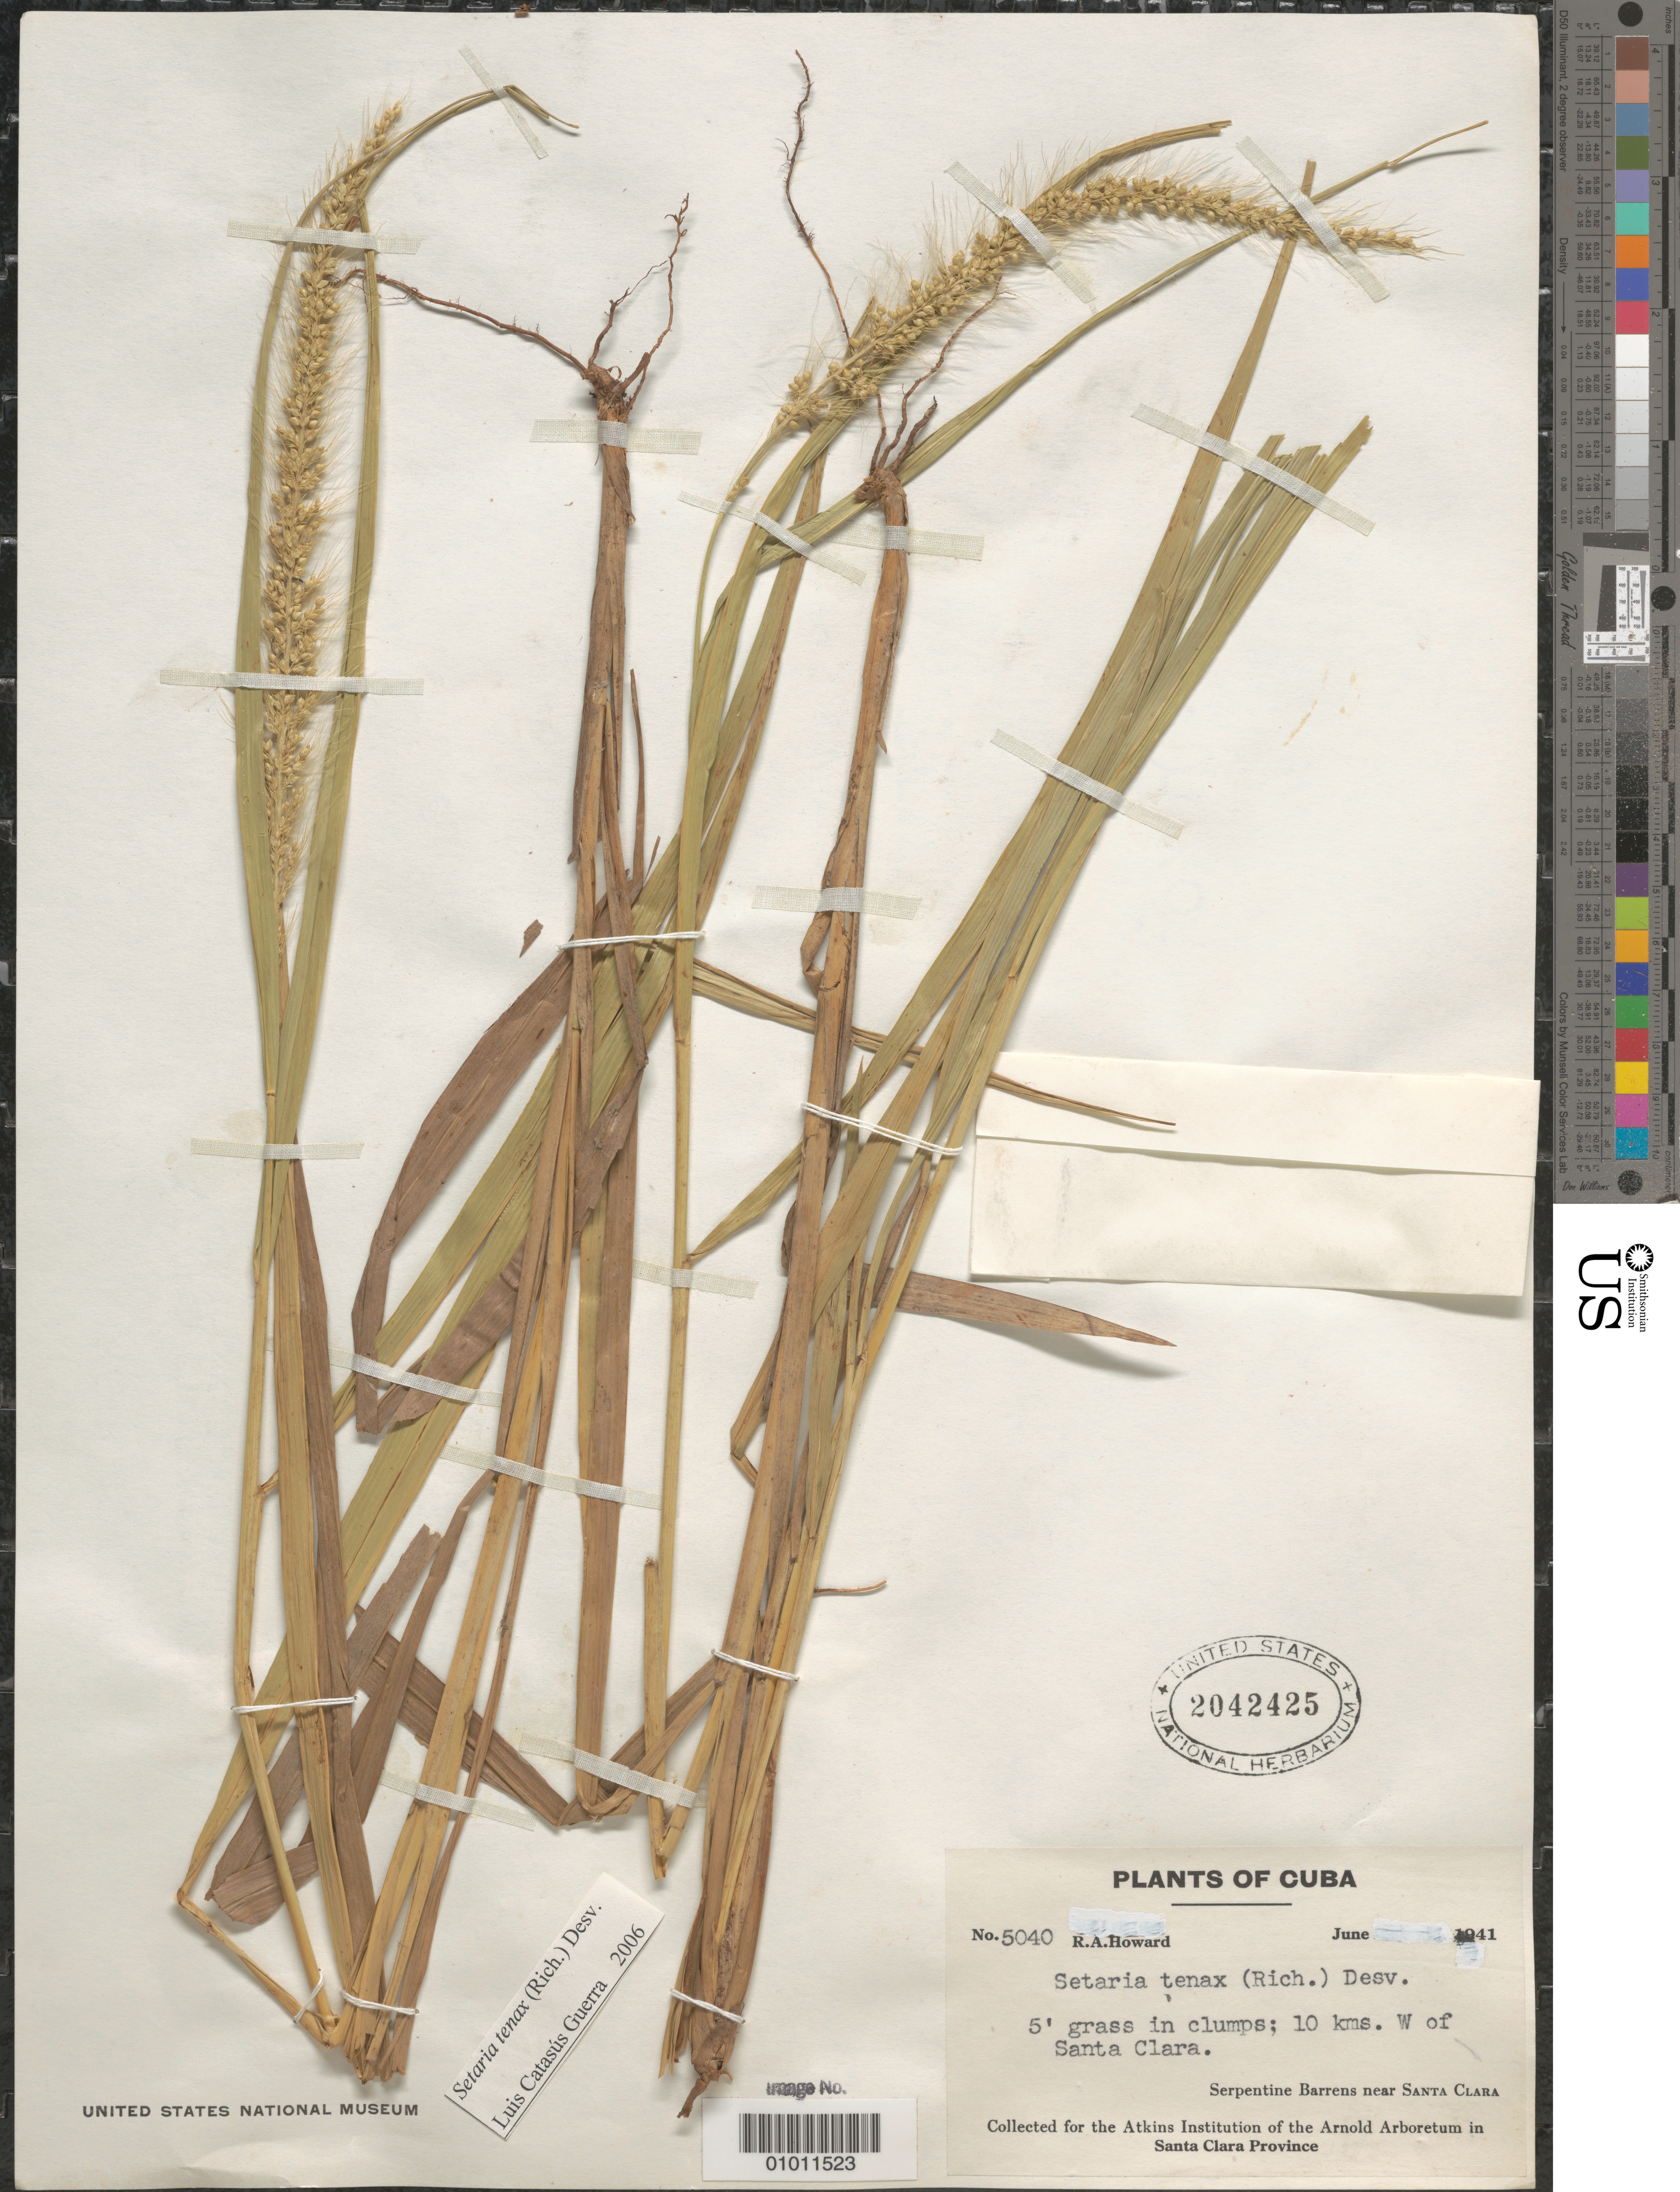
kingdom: Plantae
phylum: Tracheophyta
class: Liliopsida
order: Poales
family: Poaceae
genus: Setaria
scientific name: Setaria tenax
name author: (Rich.) Desv.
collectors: R. A. Howard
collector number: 5040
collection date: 1941-06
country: Cuba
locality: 10 kms. W of Santa Clara.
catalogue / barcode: US 2042425